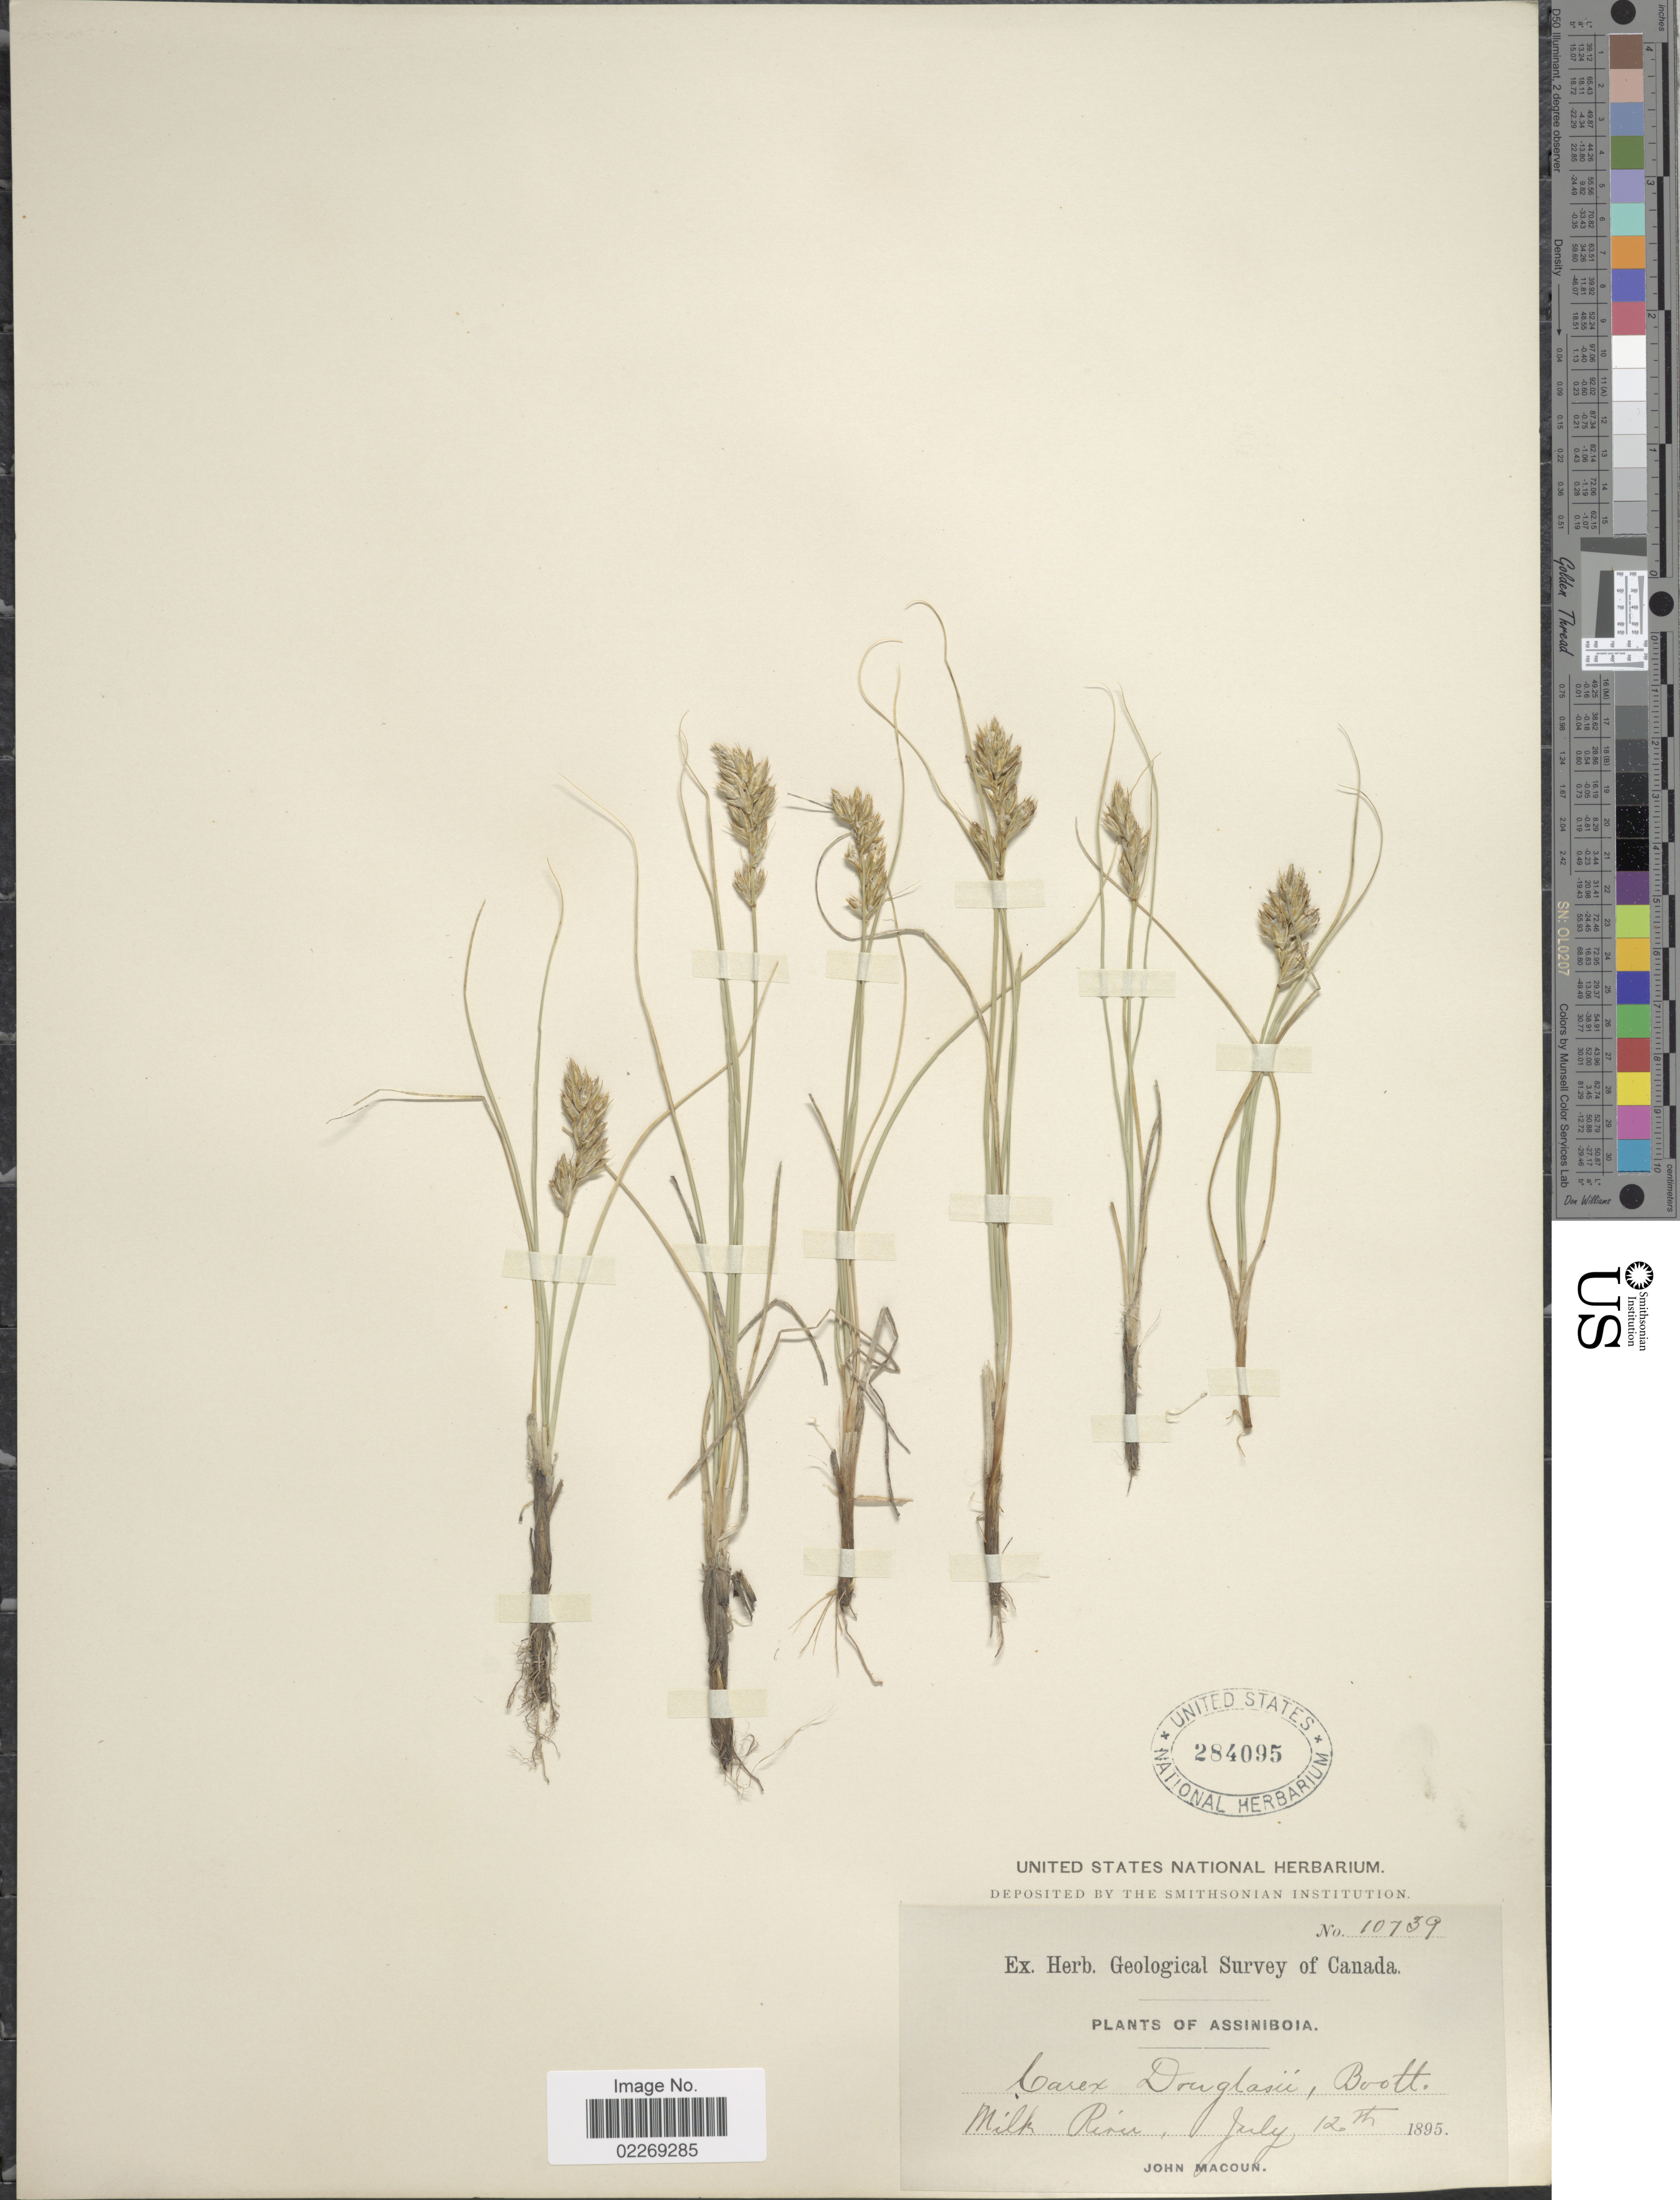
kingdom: Plantae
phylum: Tracheophyta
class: Liliopsida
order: Poales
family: Cyperaceae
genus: Carex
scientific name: Carex douglasii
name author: Boott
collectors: J. Macoun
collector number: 10739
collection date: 1895-07-12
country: Canada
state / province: Saskatchewan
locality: Assiniboia. Milk River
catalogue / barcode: US 284095